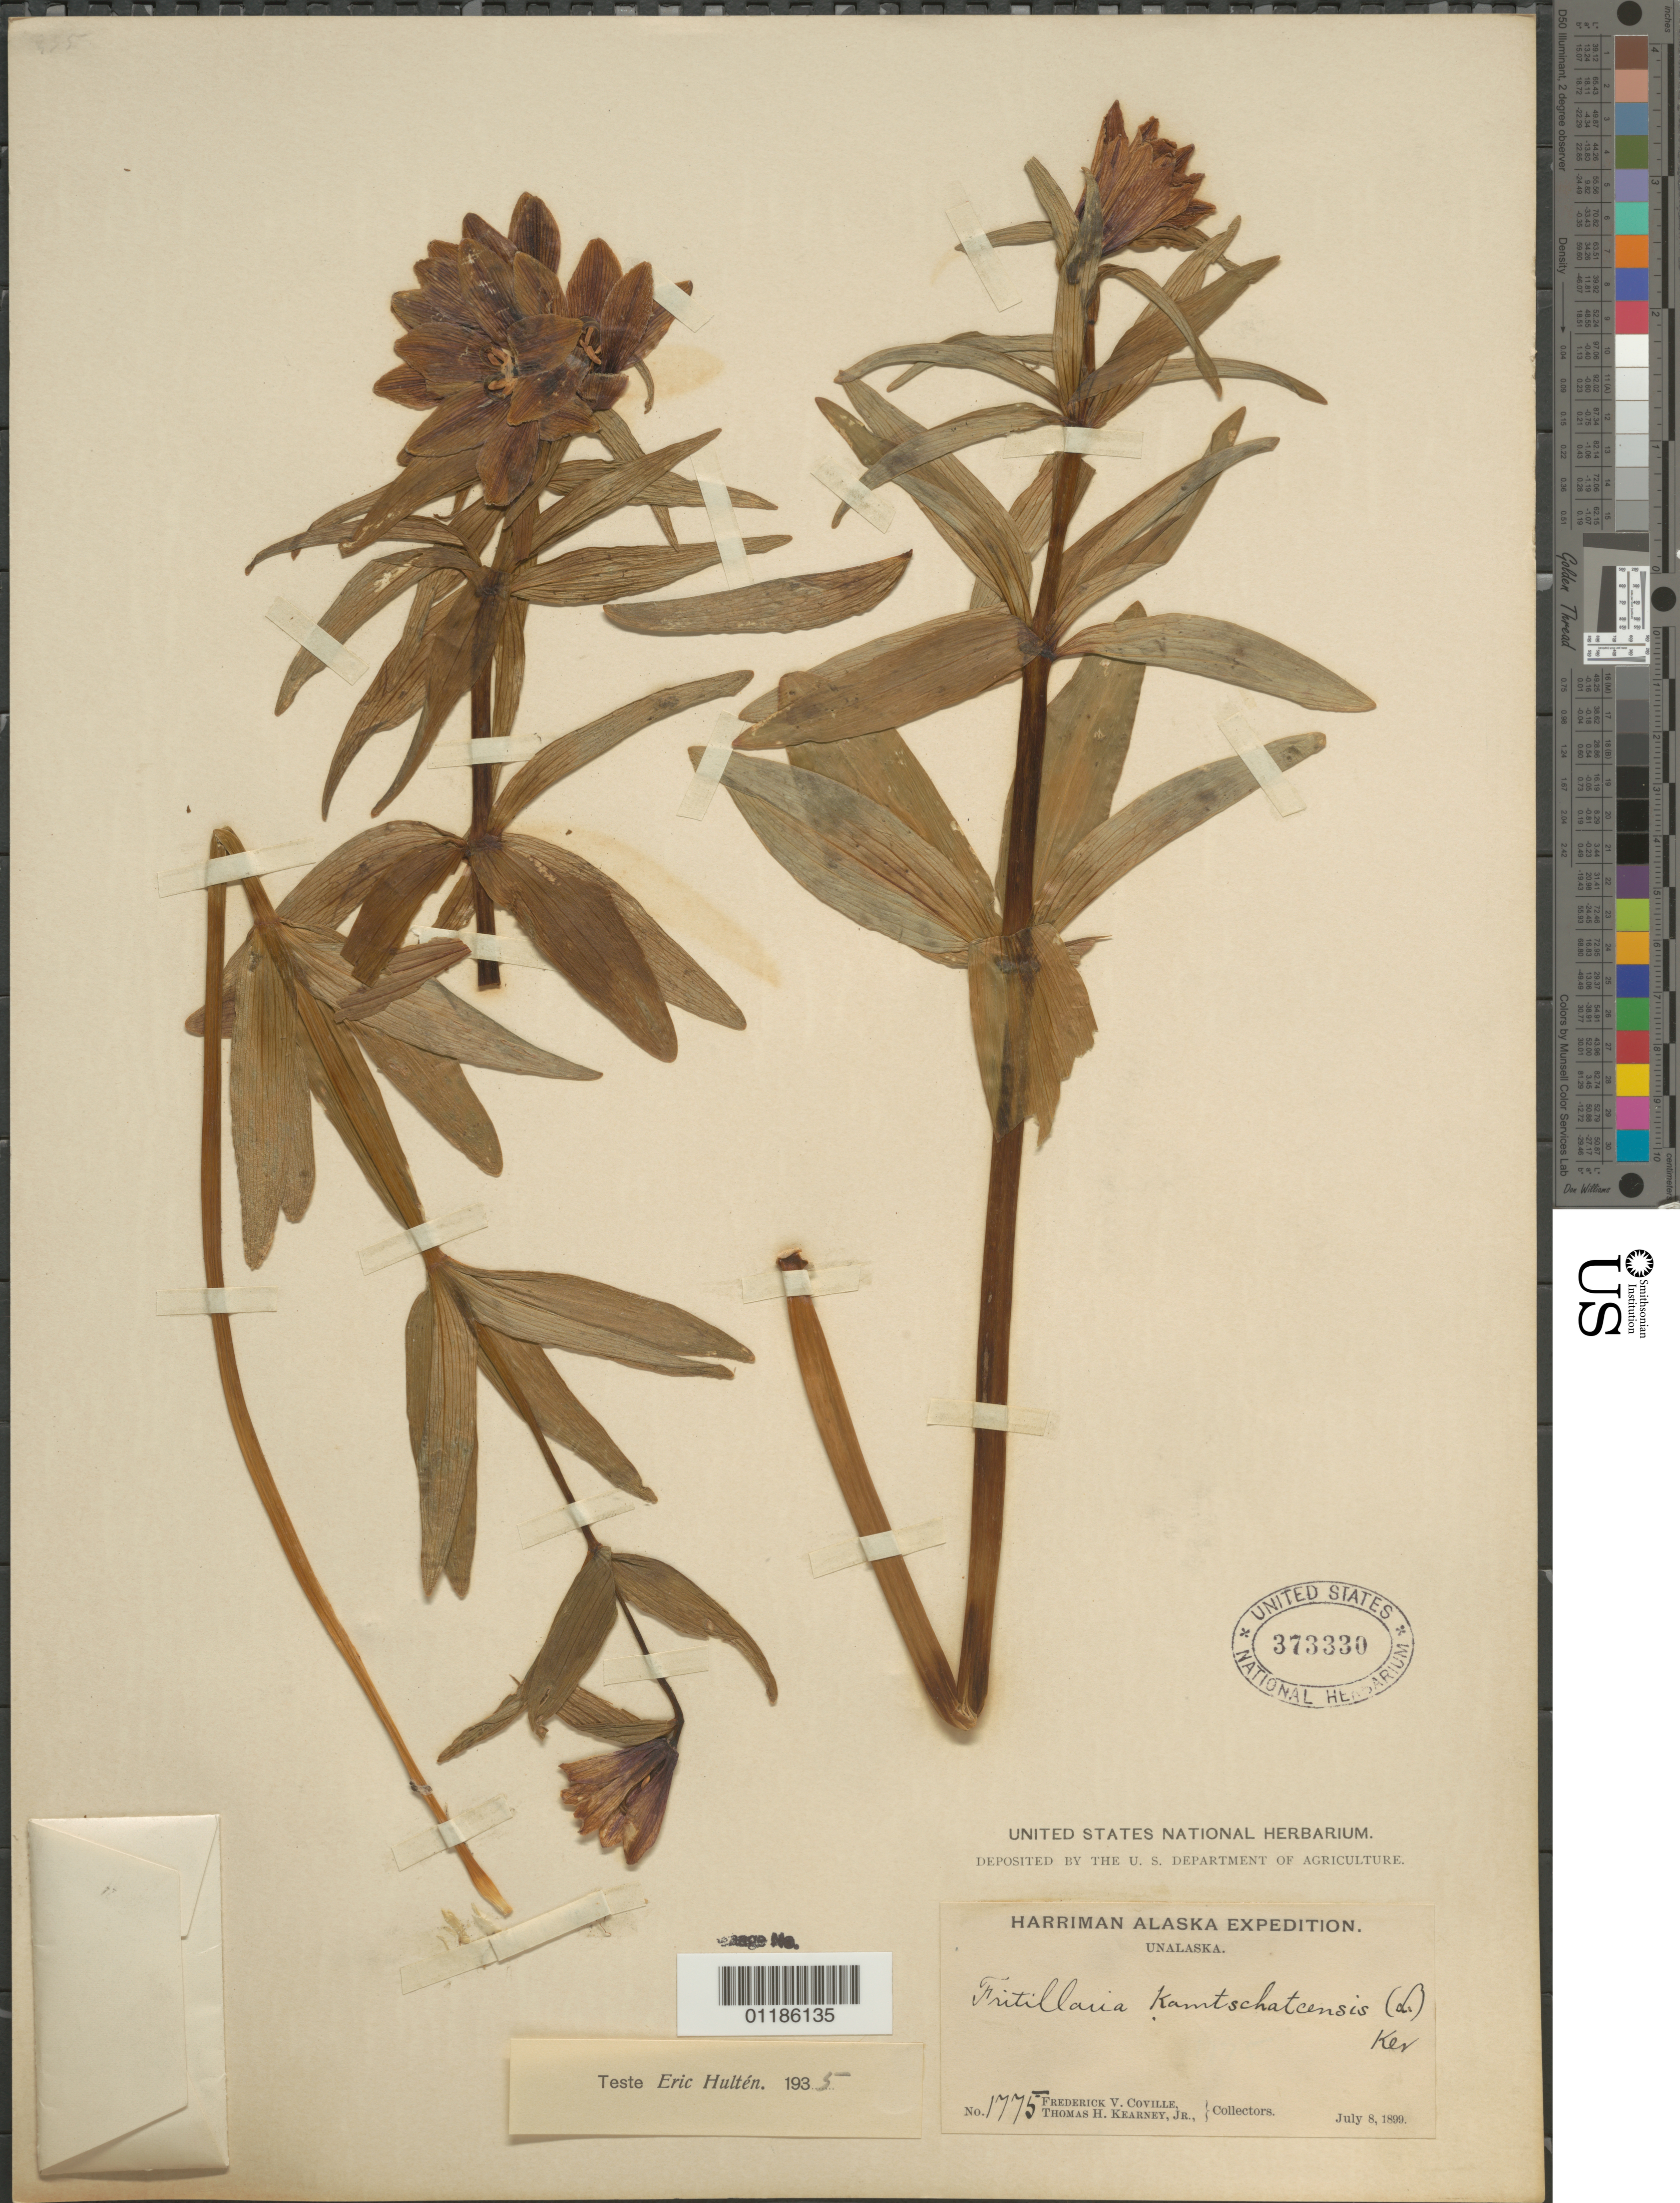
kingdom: Plantae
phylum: Tracheophyta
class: Liliopsida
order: Liliales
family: Liliaceae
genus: Fritillaria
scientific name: Fritillaria kamtschatcensis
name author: Torr.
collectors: F. V. Coville & T. H. Kearney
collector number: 1775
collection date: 1899-07-08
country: United States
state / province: Alaska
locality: Unalaska.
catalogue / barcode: US 373330